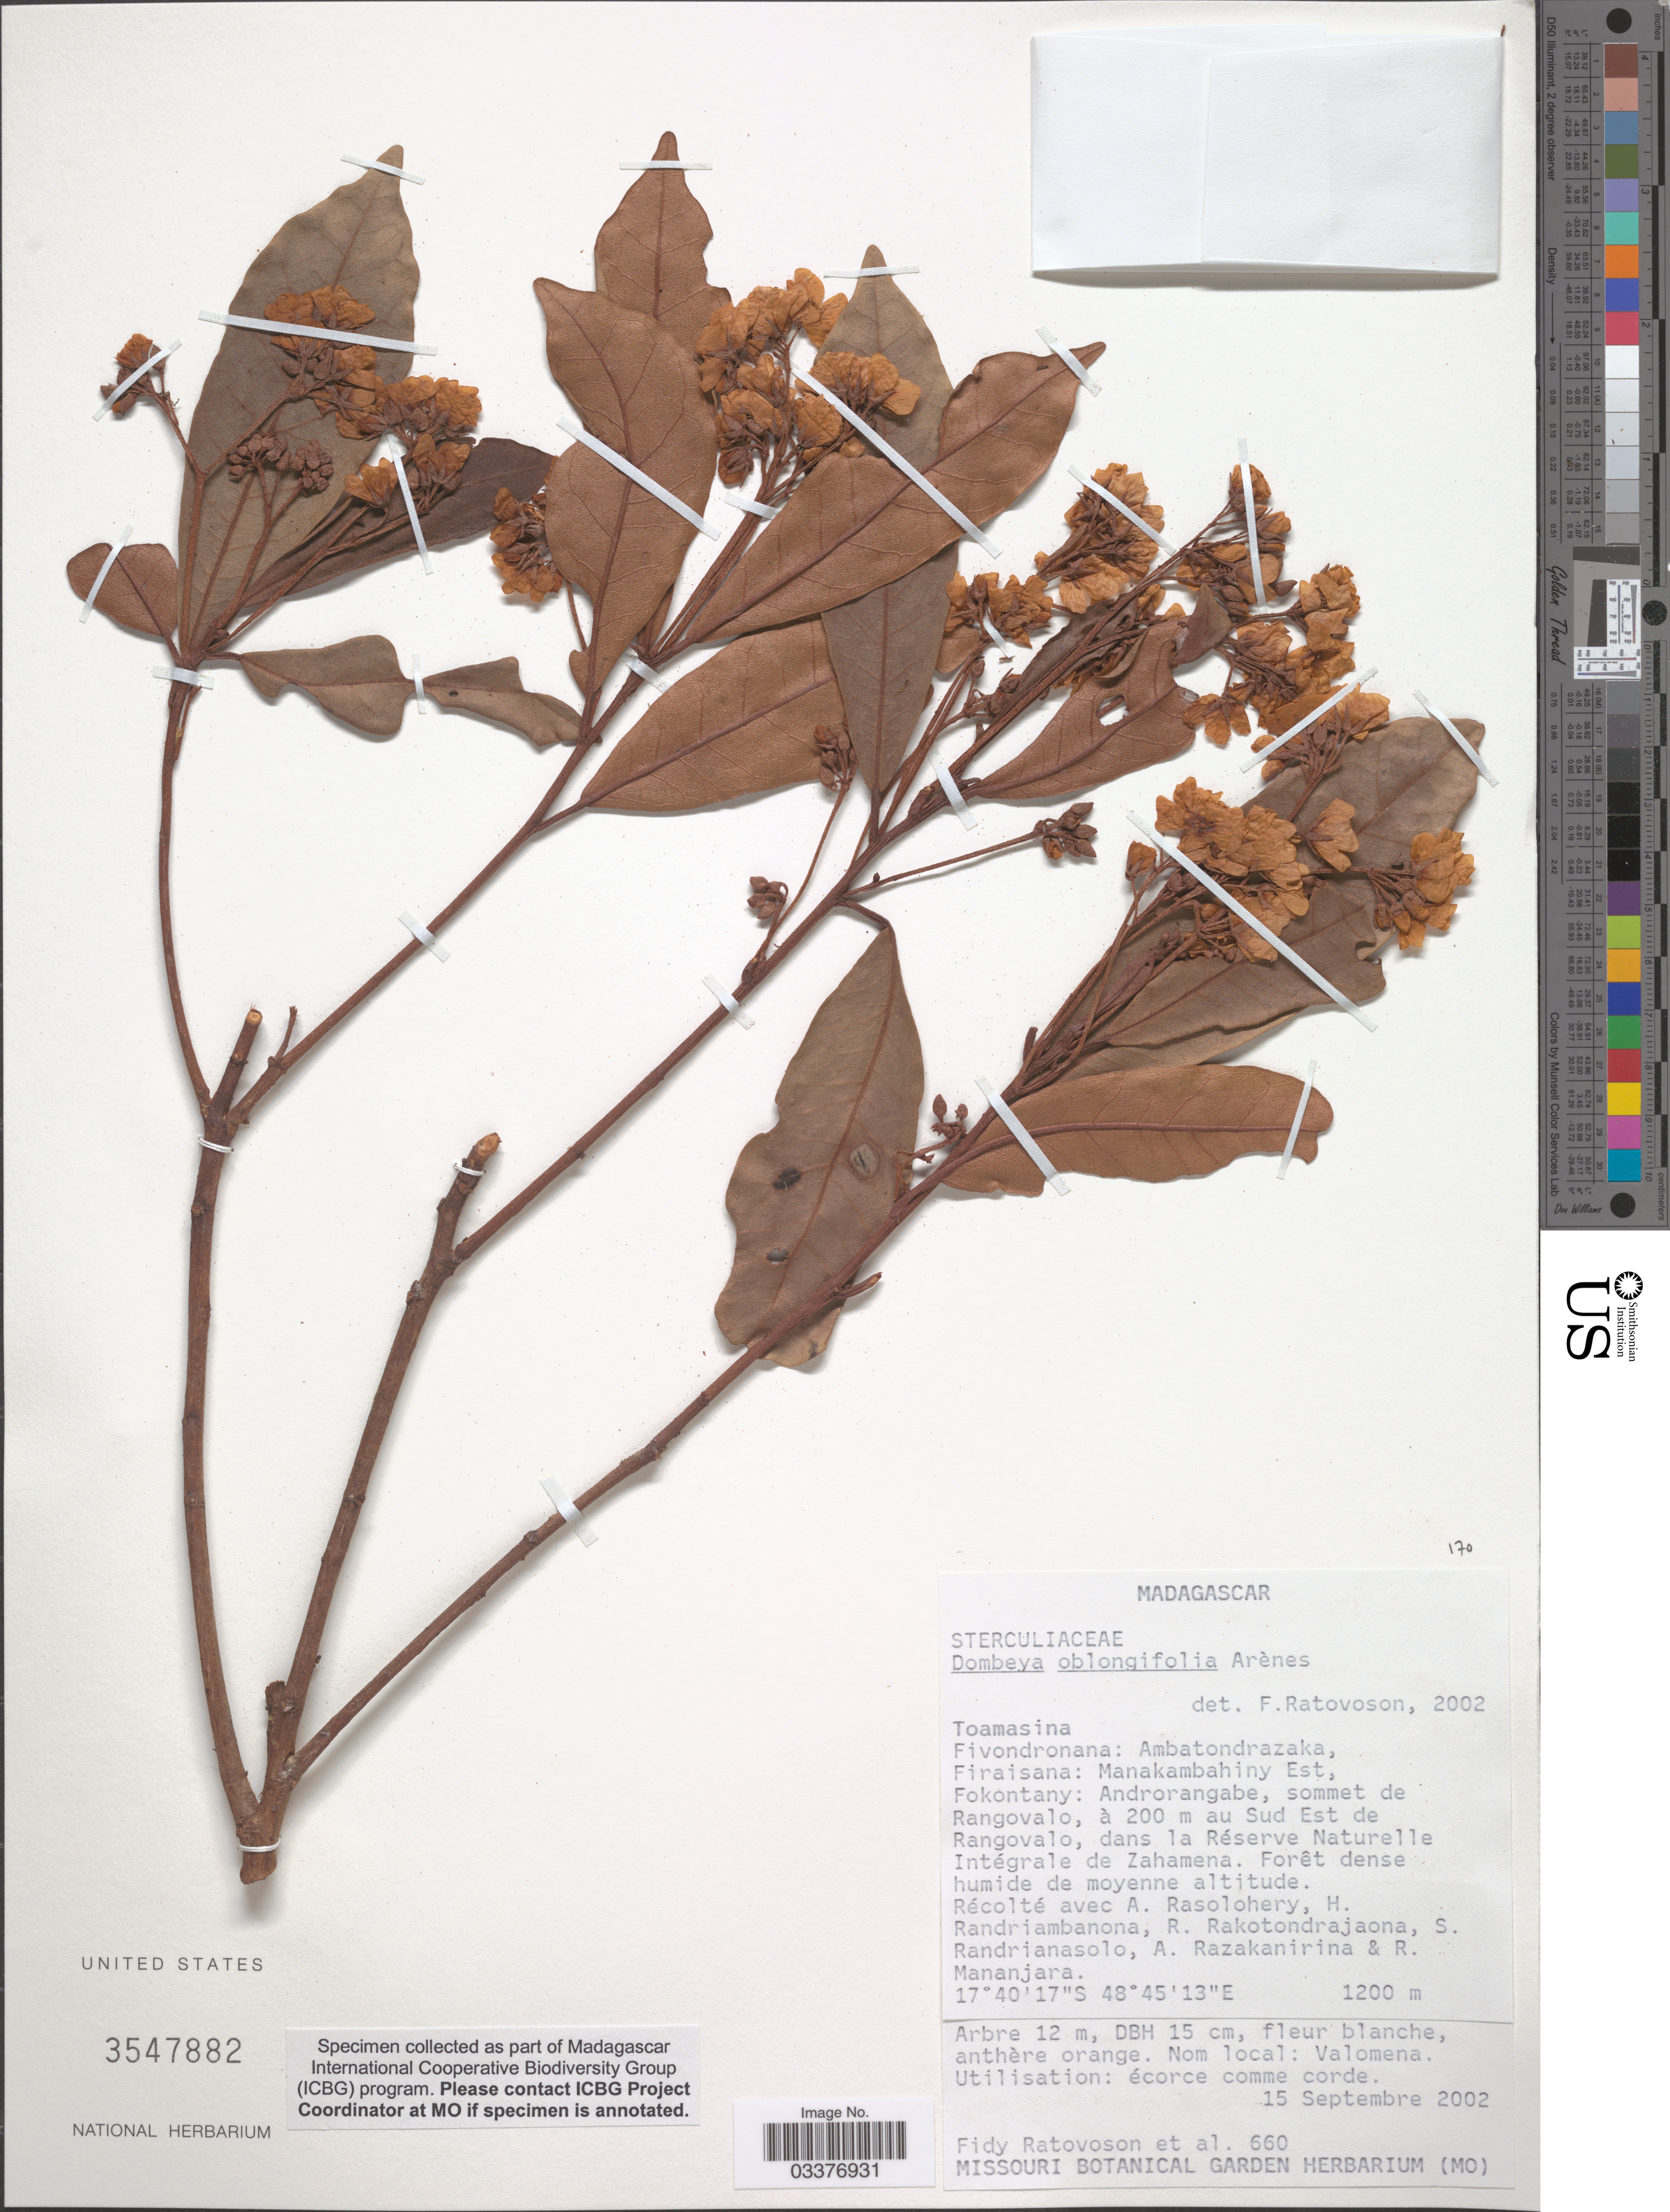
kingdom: Plantae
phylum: Tracheophyta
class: Magnoliopsida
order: Malvales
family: Malvaceae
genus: Dombeya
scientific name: Dombeya oblongifolia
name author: Arènes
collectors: F. Ratovoson, A. Rasolohery, H. Randriambanona, R. Rakotondrajaona & et al.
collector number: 660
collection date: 2002-09-15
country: Madagascar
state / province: Alaotra Mangoro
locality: Fivondronana: Ambatondrazaka, Firaisana: Manakambahiny Est, Fokontany: Androrangabe, sommet de Rangovalo, à 200 m au Sud Est de Rangovalo, dans la Réserve Naturelle Intégrale de Zahamena.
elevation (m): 1200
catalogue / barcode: US 3547882